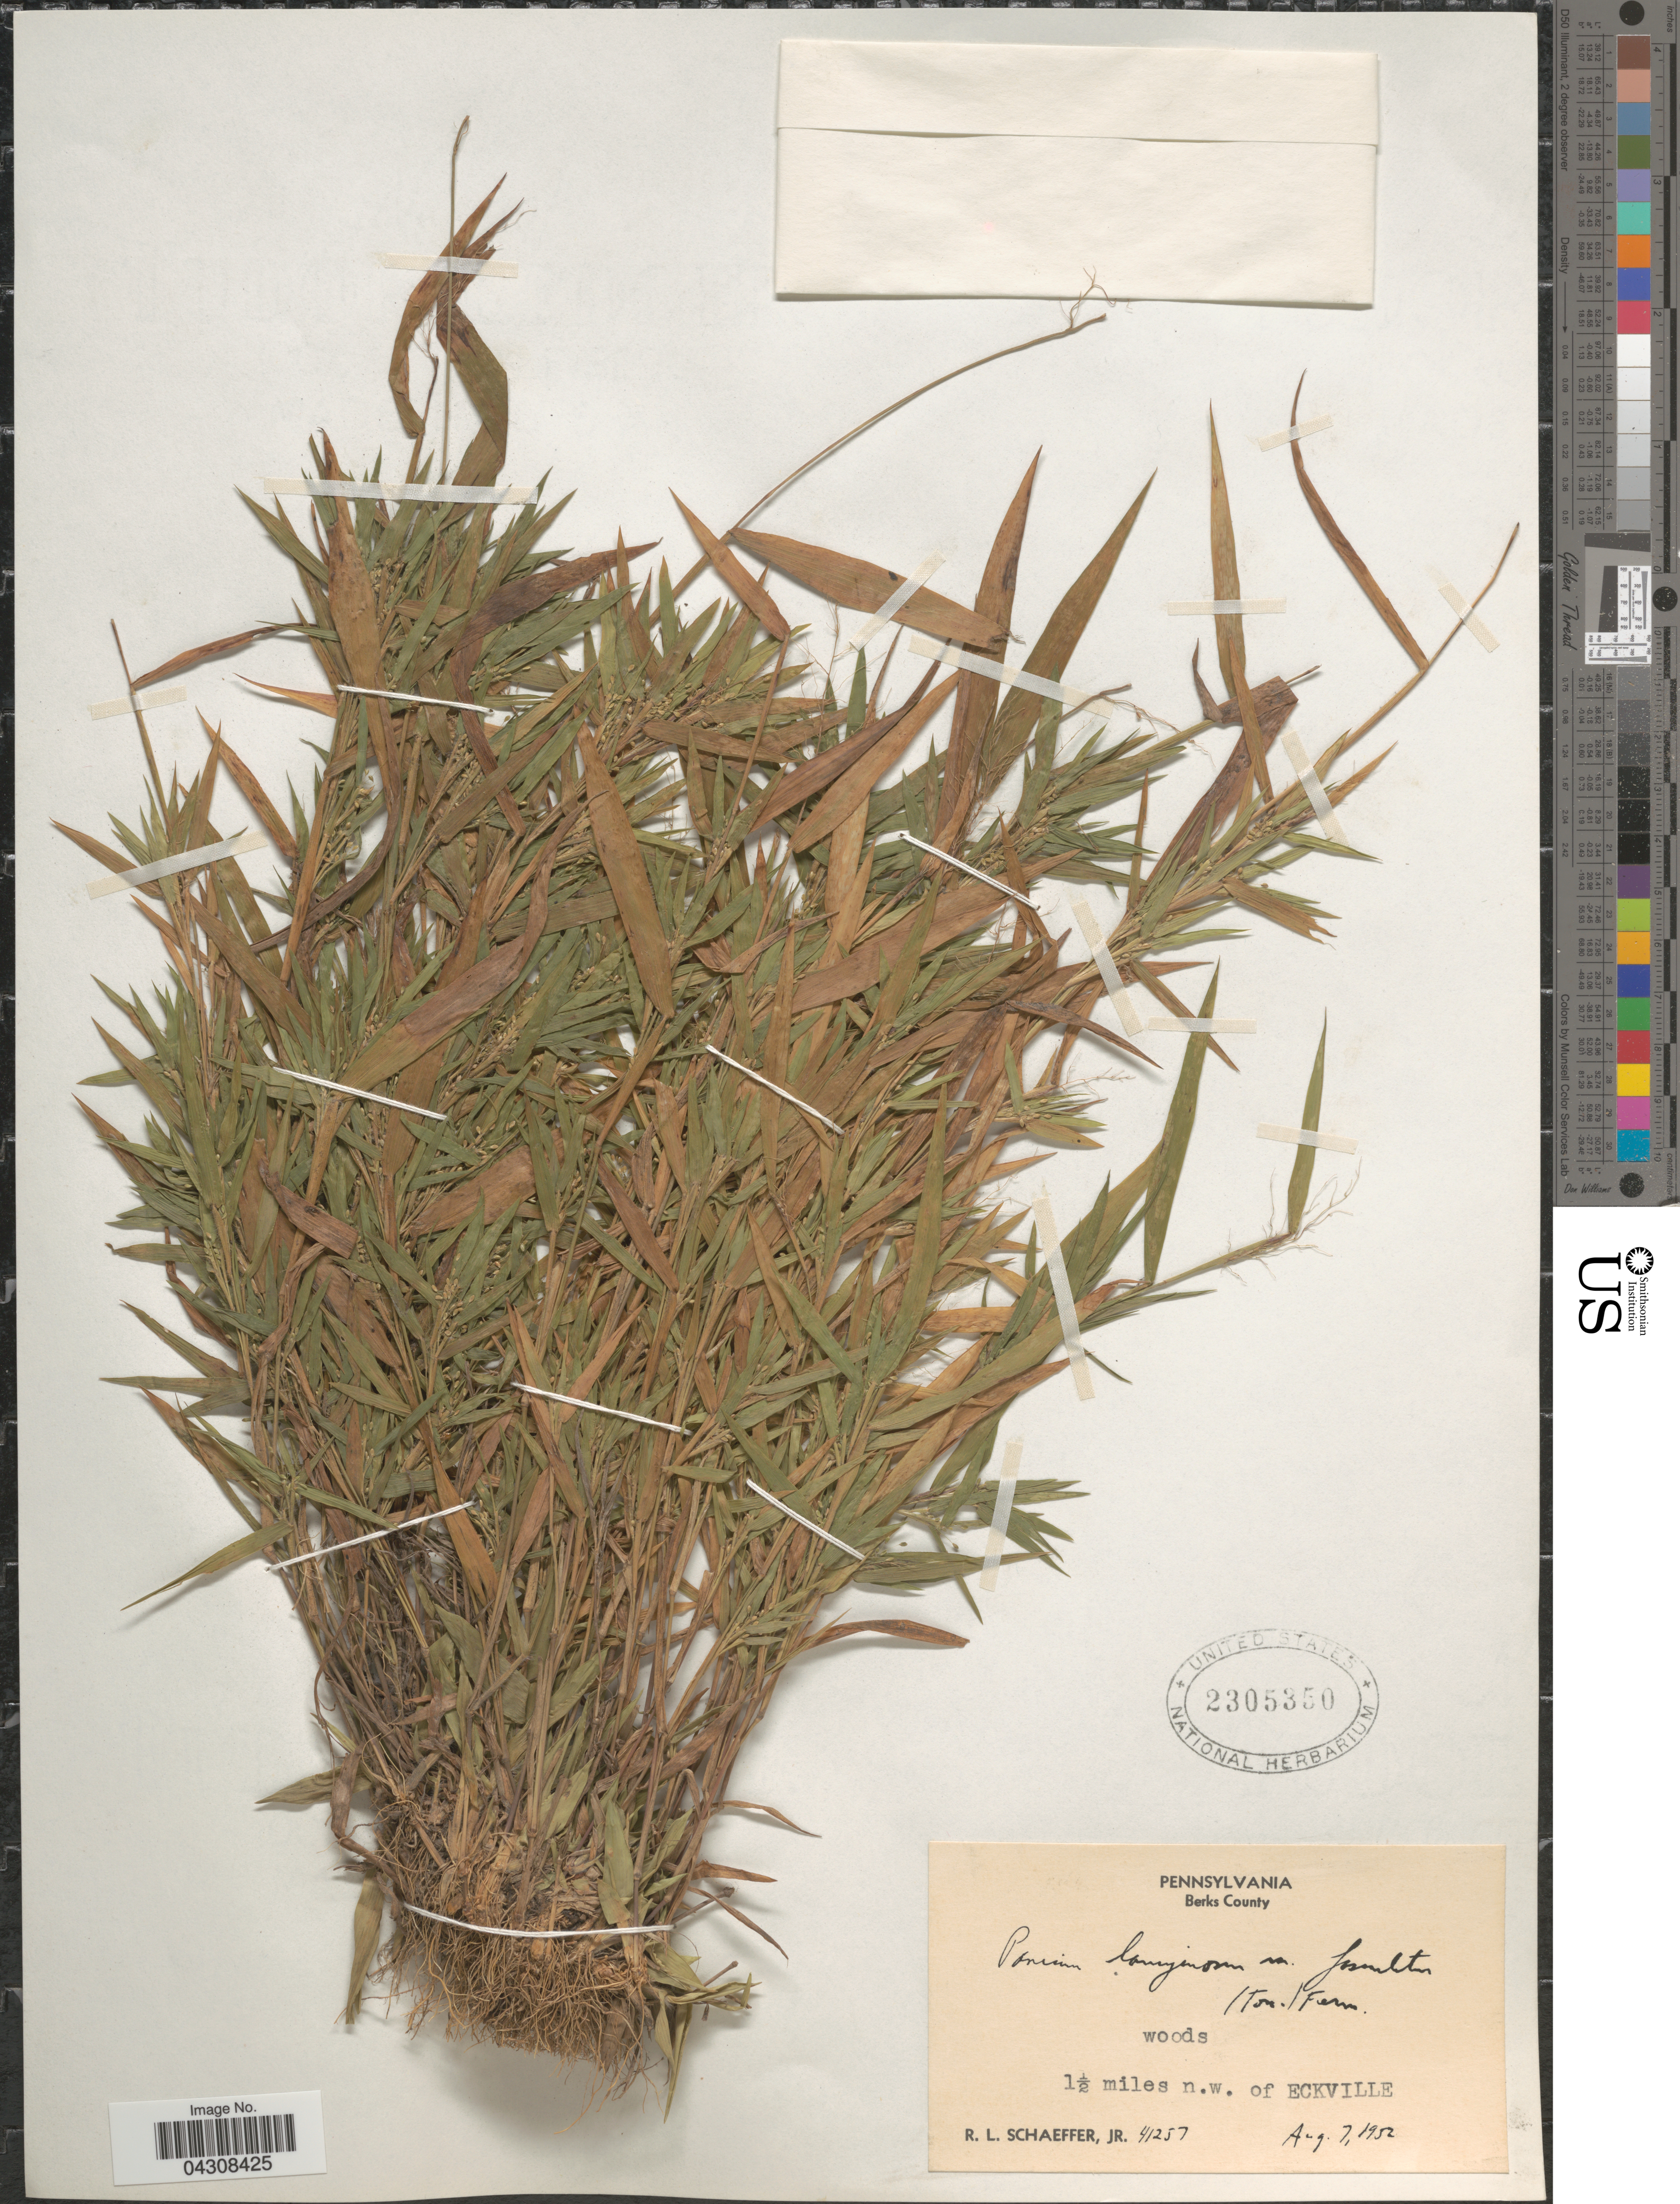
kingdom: Plantae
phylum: Tracheophyta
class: Liliopsida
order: Poales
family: Poaceae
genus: Dichanthelium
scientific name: Dichanthelium acuminatum var. acuminatum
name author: (Sw.) Gould & C.A. Clark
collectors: R. L. Schaeffer Jr.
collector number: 41257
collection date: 1952-08-07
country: United States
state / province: Pennsylvania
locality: Berks County. 1½ miles n.w. of Eckville.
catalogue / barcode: US 2305350